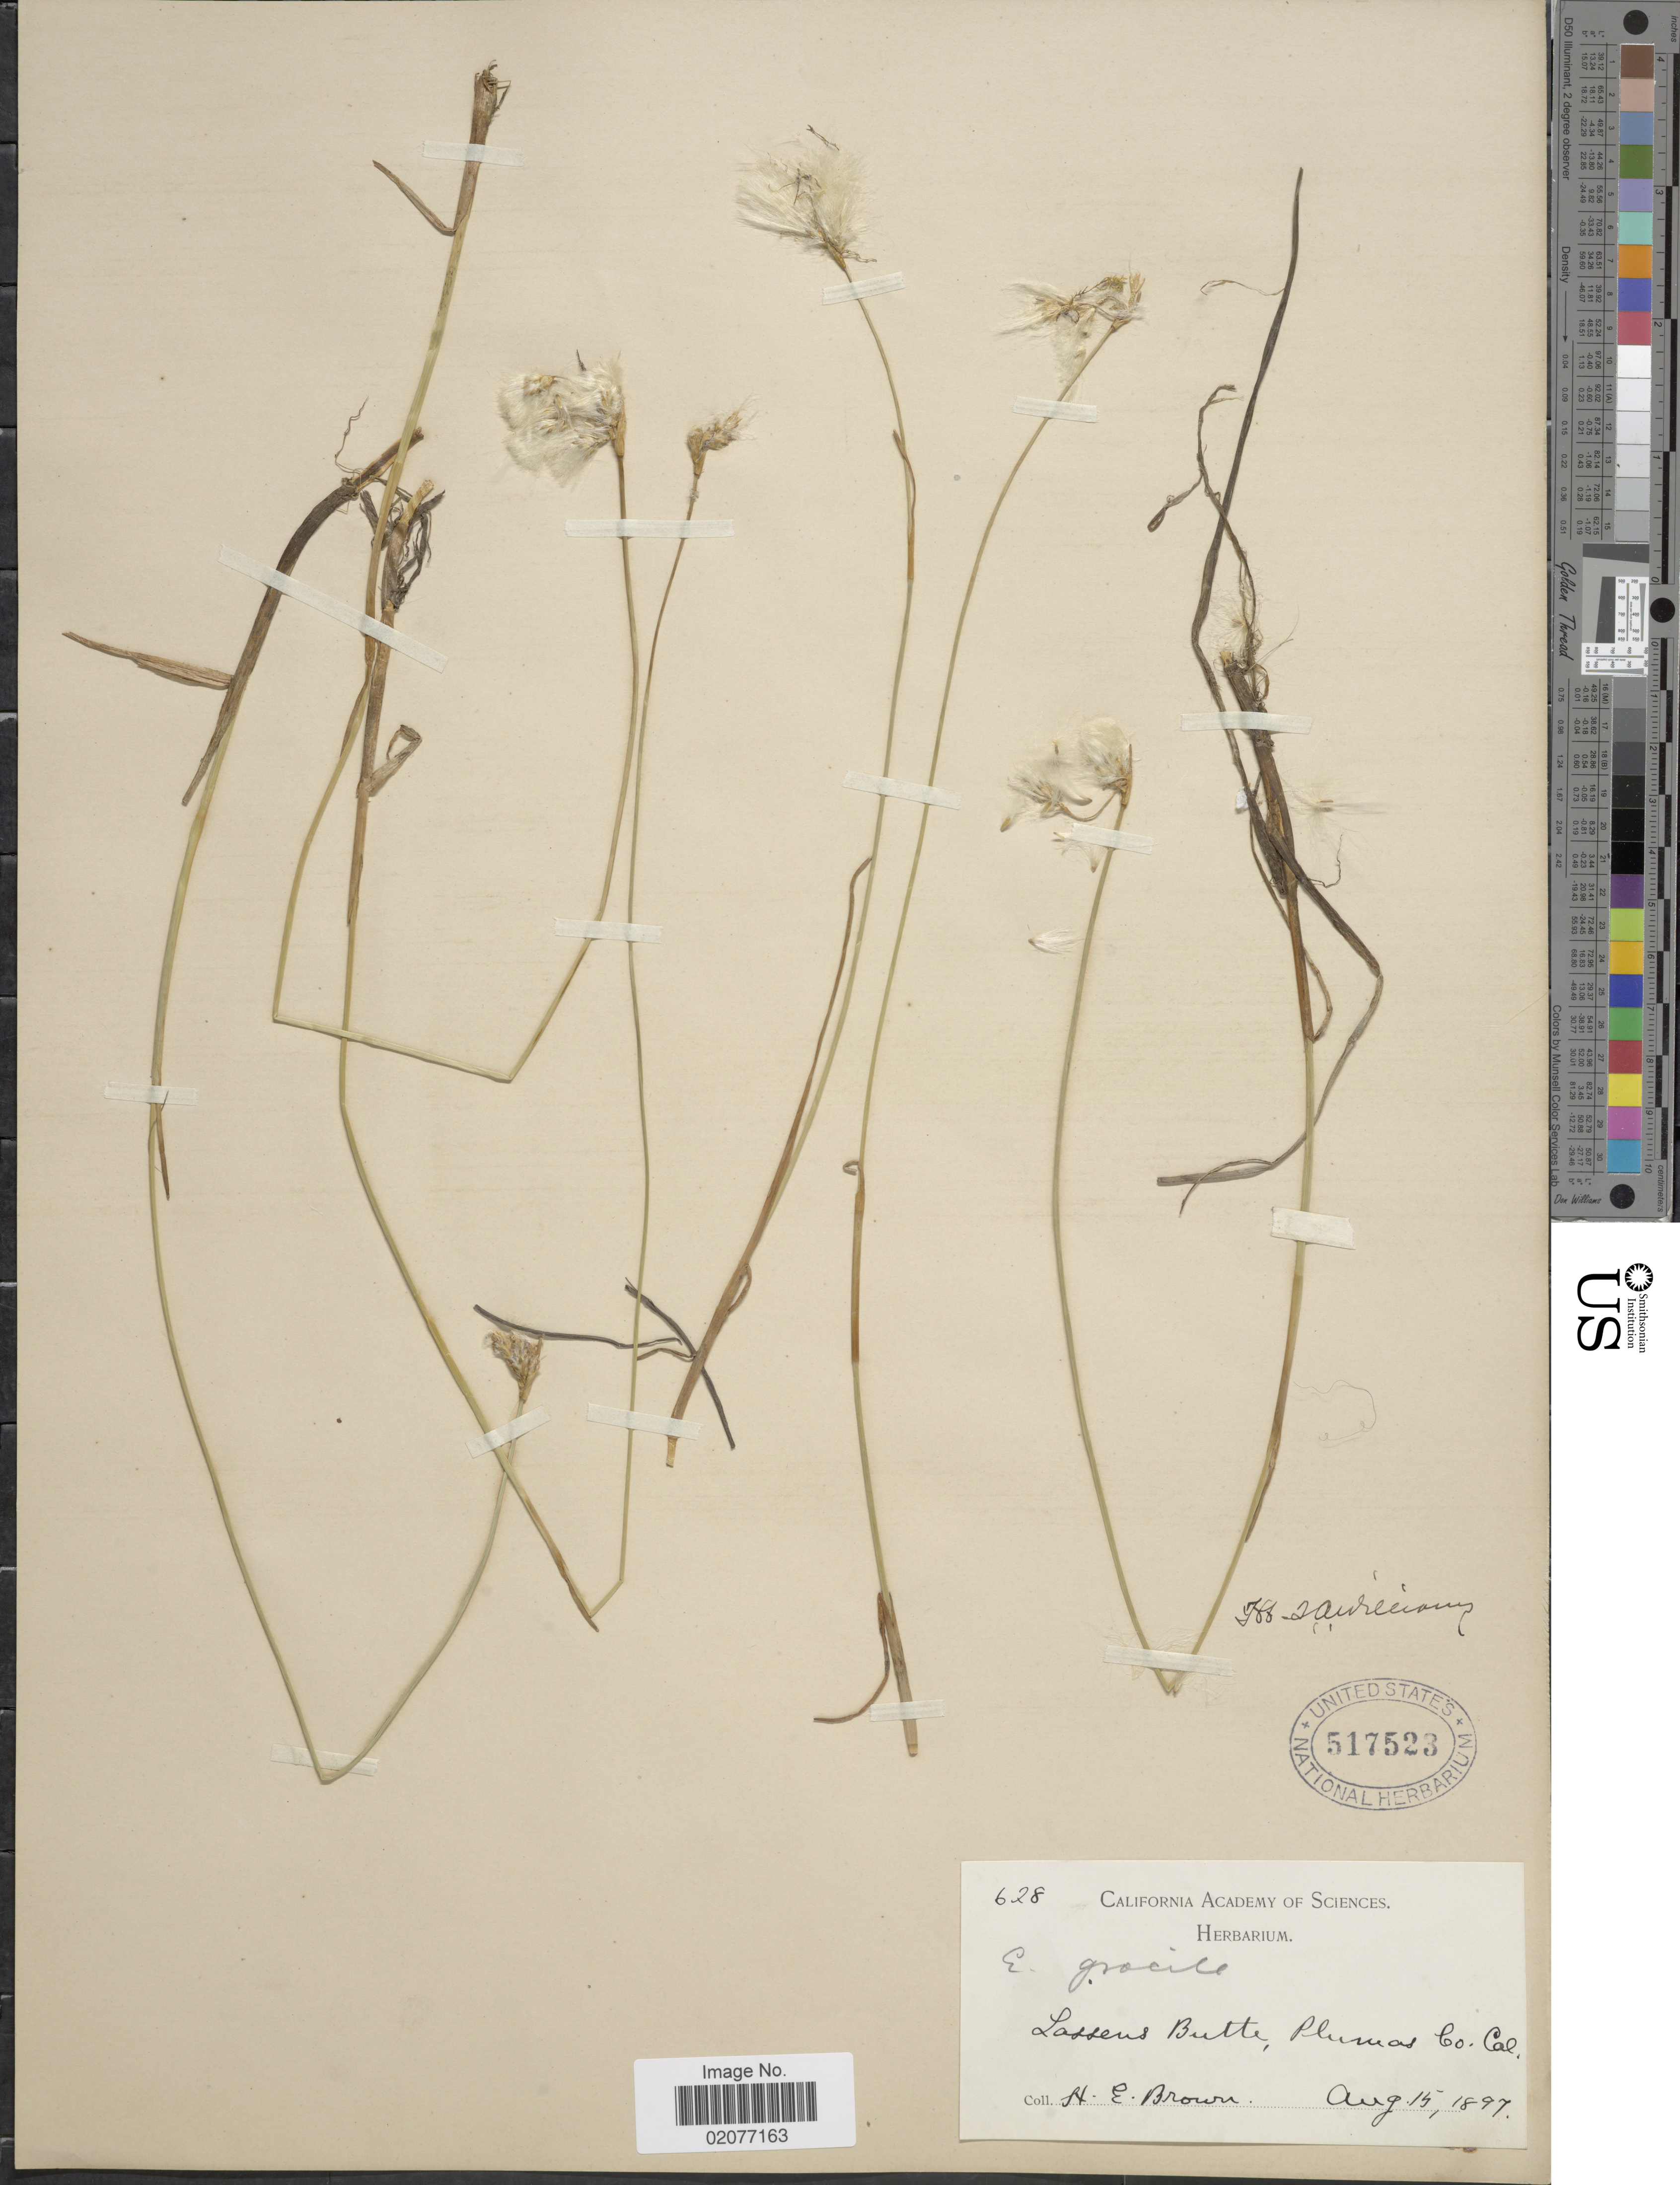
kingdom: Plantae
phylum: Tracheophyta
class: Liliopsida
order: Poales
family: Cyperaceae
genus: Eriophorum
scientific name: Eriophorum gracile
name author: W.D.J. Koch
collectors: H. E. Brown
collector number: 628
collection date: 1897-08-15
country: United States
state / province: California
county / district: Plumas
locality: Lassens Butte Plumas Co. Cal.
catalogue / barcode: US 517523